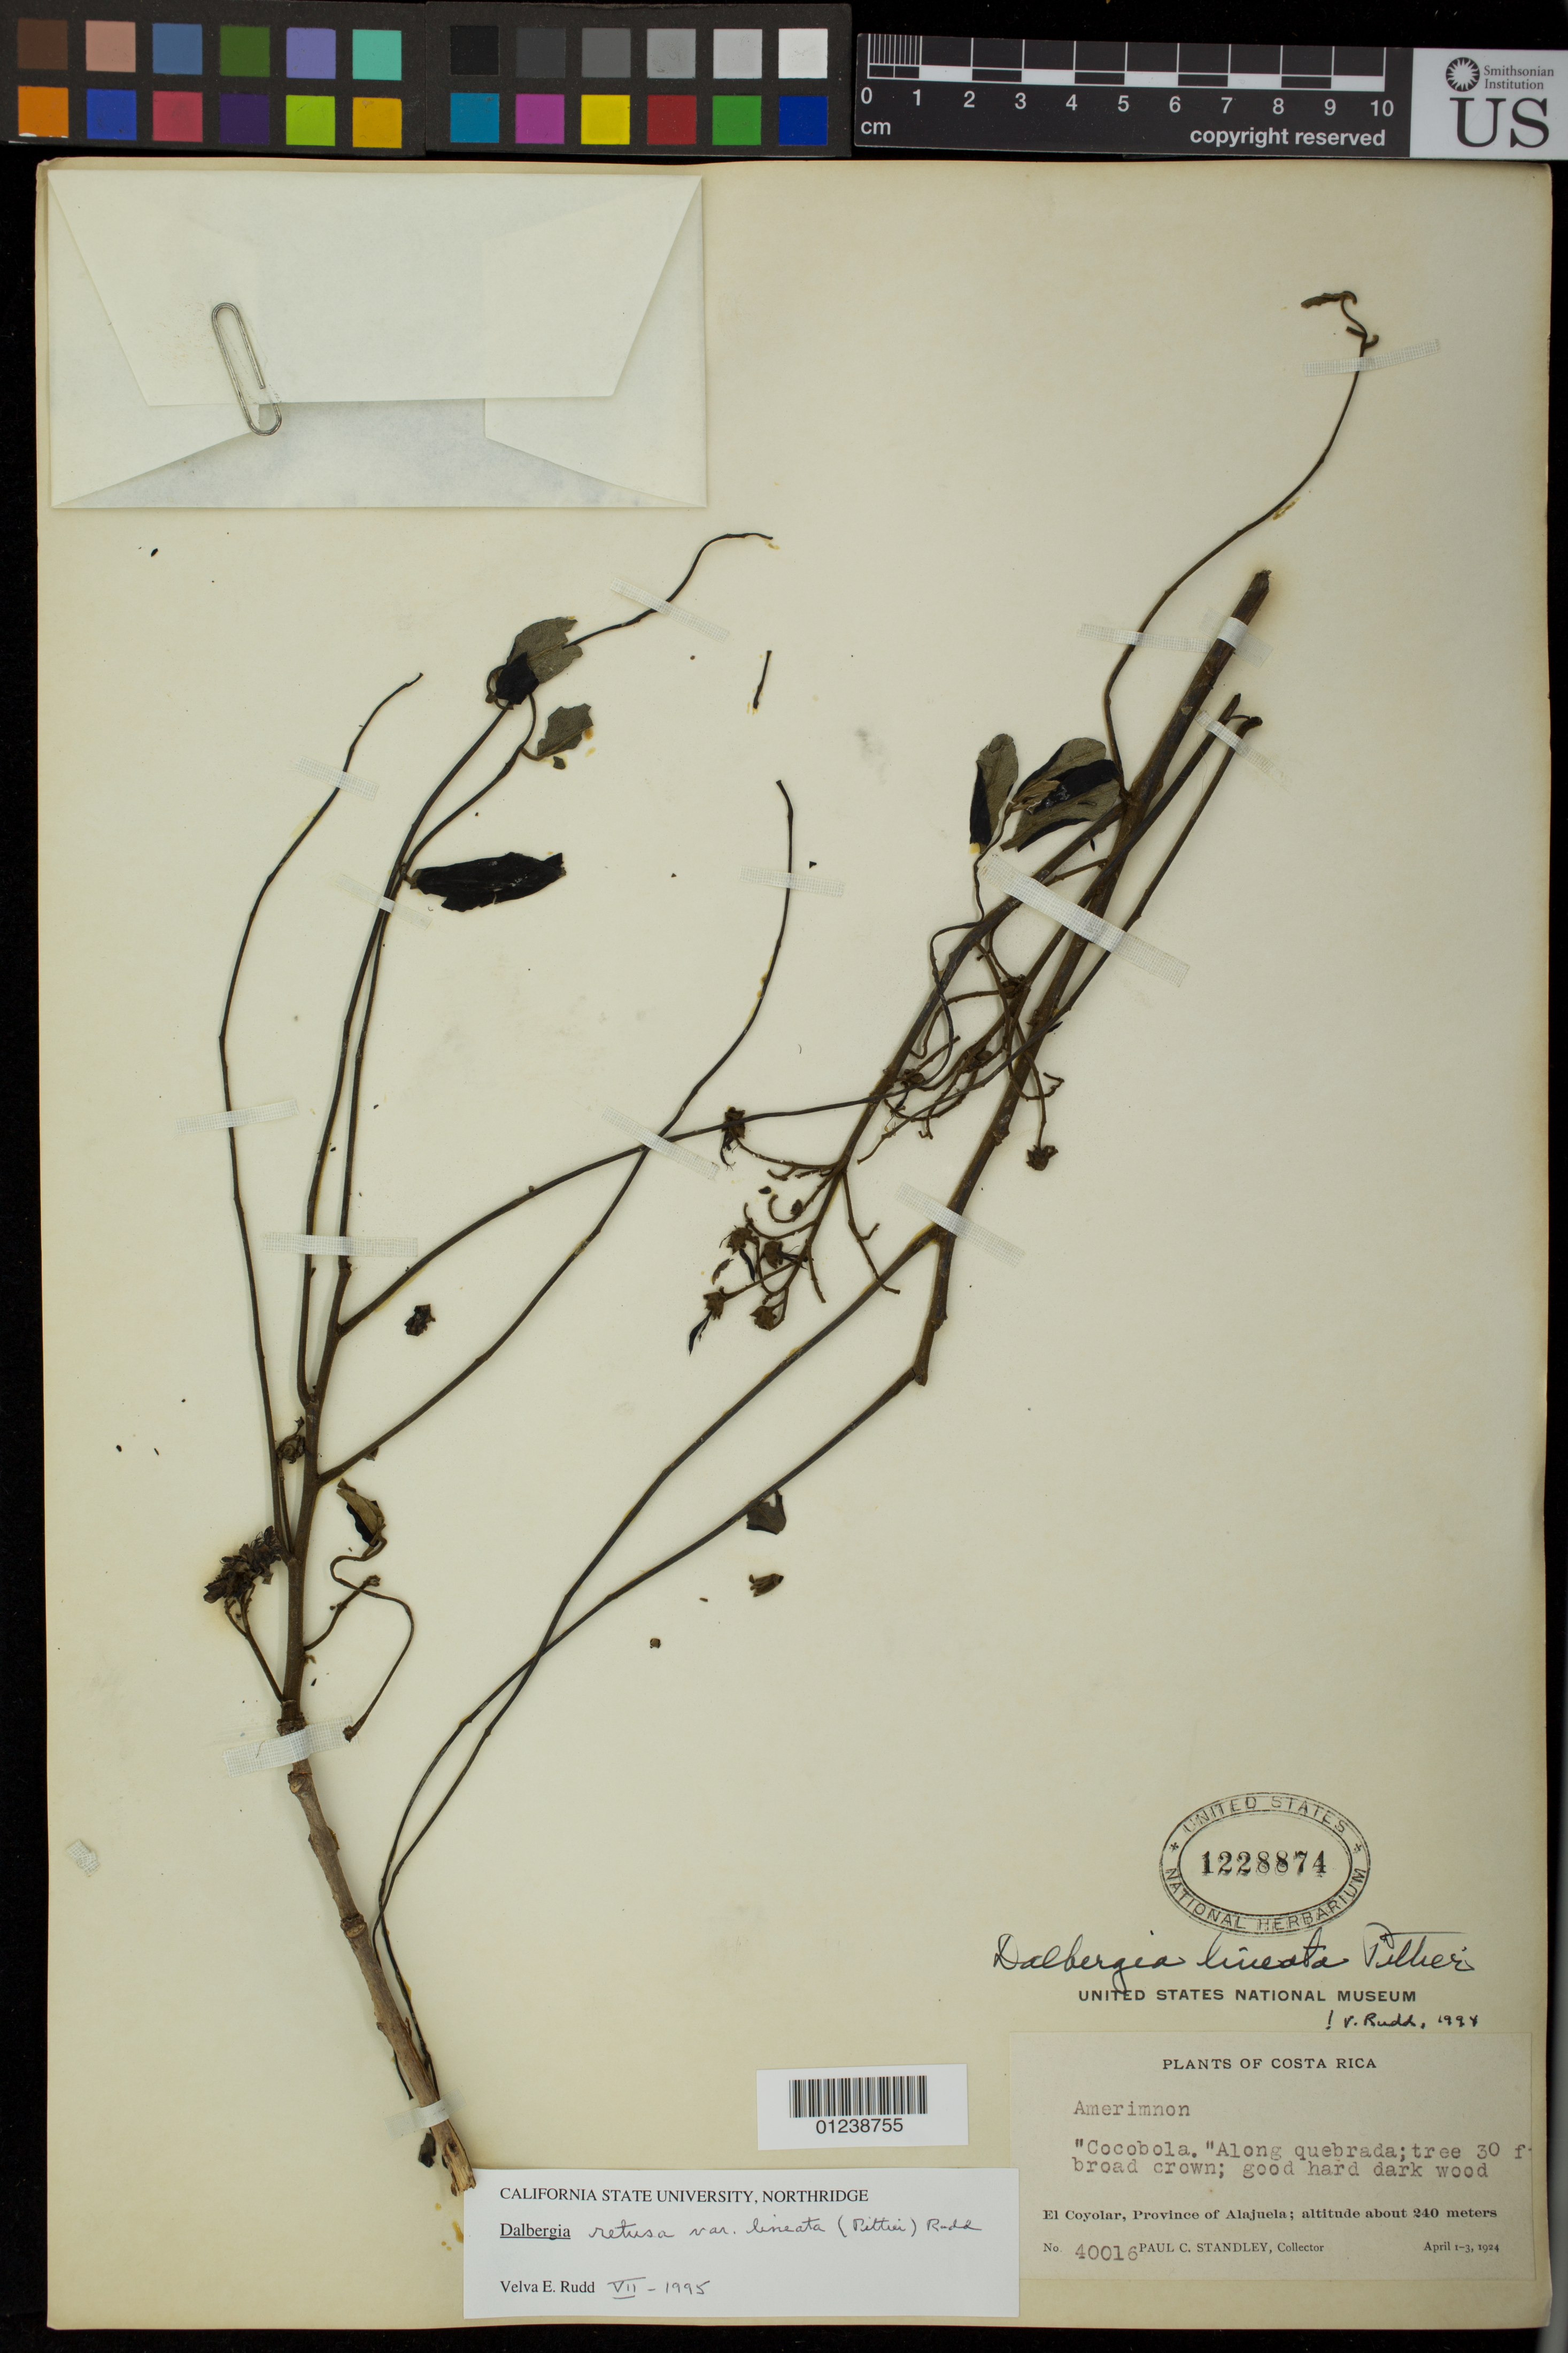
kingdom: Plantae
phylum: Tracheophyta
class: Magnoliopsida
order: Fabales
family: Fabaceae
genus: Dalbergia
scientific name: Dalbergia retusa var. lineata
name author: (Pittier) Rudd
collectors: P. C. Standley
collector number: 40016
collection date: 1924-04-01/1924-04-03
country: Costa Rica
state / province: Alajuela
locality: Along quebrada (a ravine)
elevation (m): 240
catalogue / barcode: US 1228874